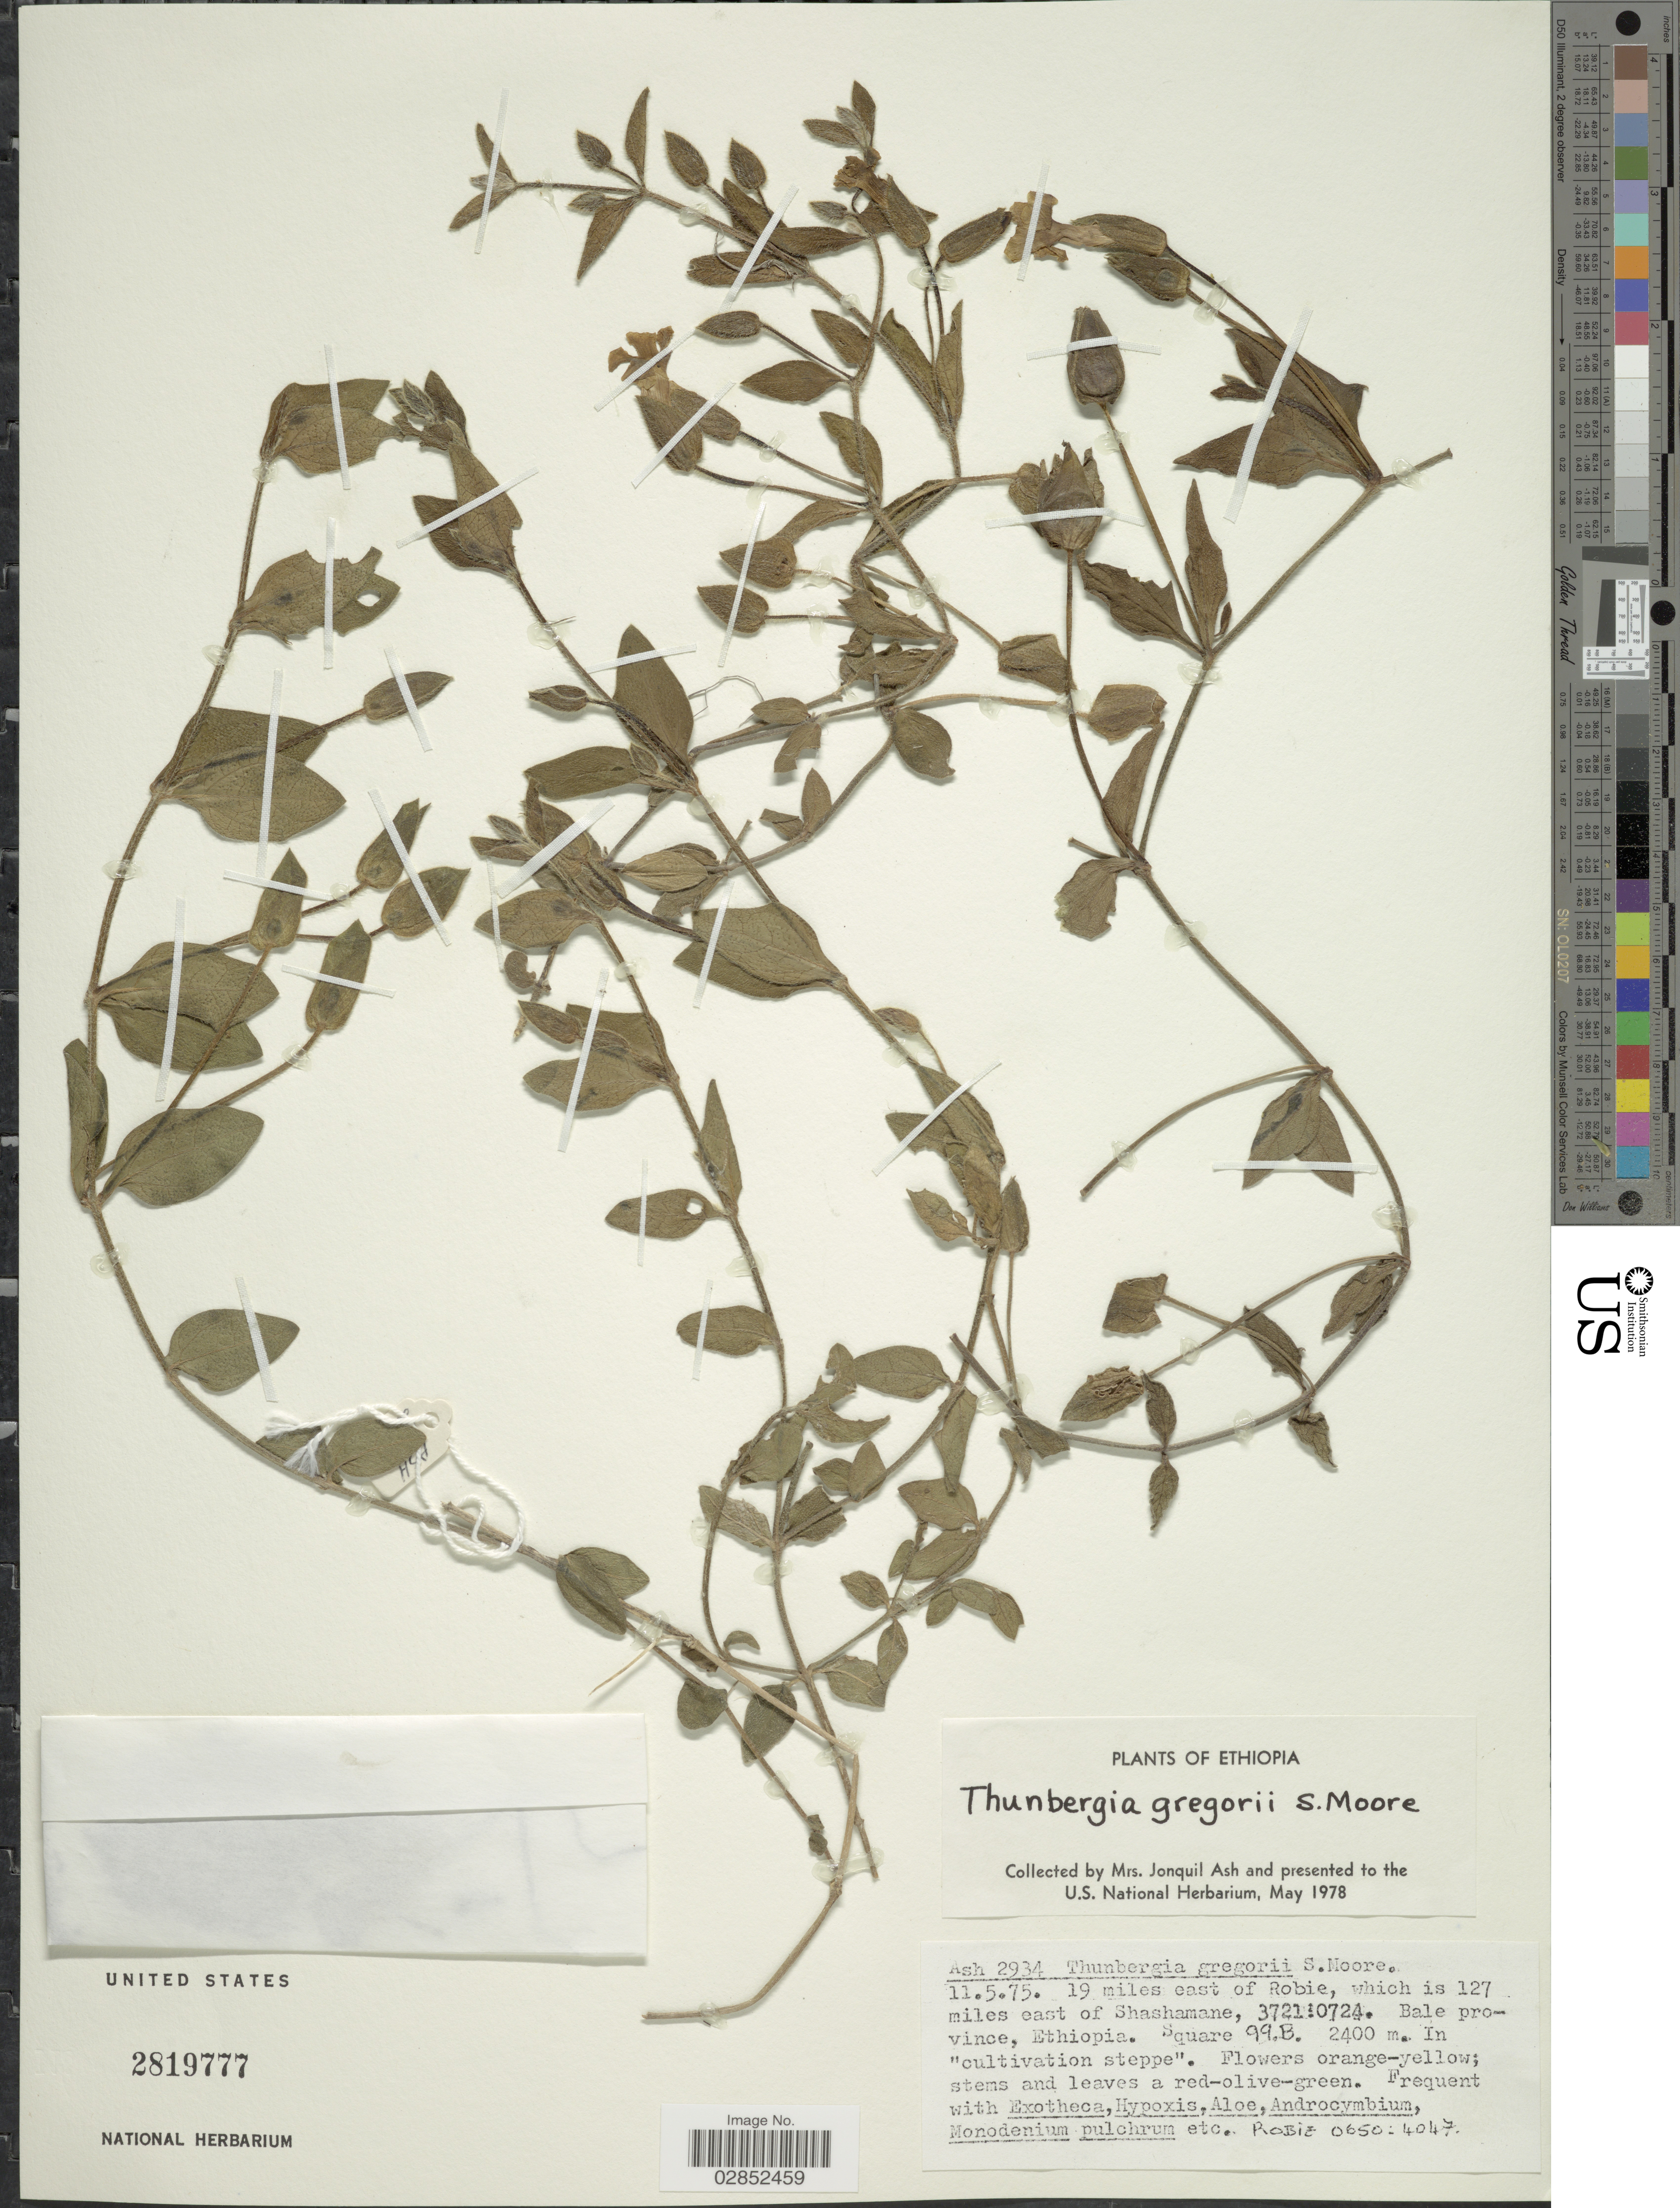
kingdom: Plantae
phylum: Tracheophyta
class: Magnoliopsida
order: Lamiales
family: Acanthaceae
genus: Thunbergia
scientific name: Thunbergia gregorii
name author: S. Moore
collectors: J. Ash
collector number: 2934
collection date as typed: Transcribed d/m/y: 11/5/75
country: Ethiopia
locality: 19 miles east of Robie, which is 127 miles east of Shashamane, Bale Province, Ethiopia.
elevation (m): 2400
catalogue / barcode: US 2819777